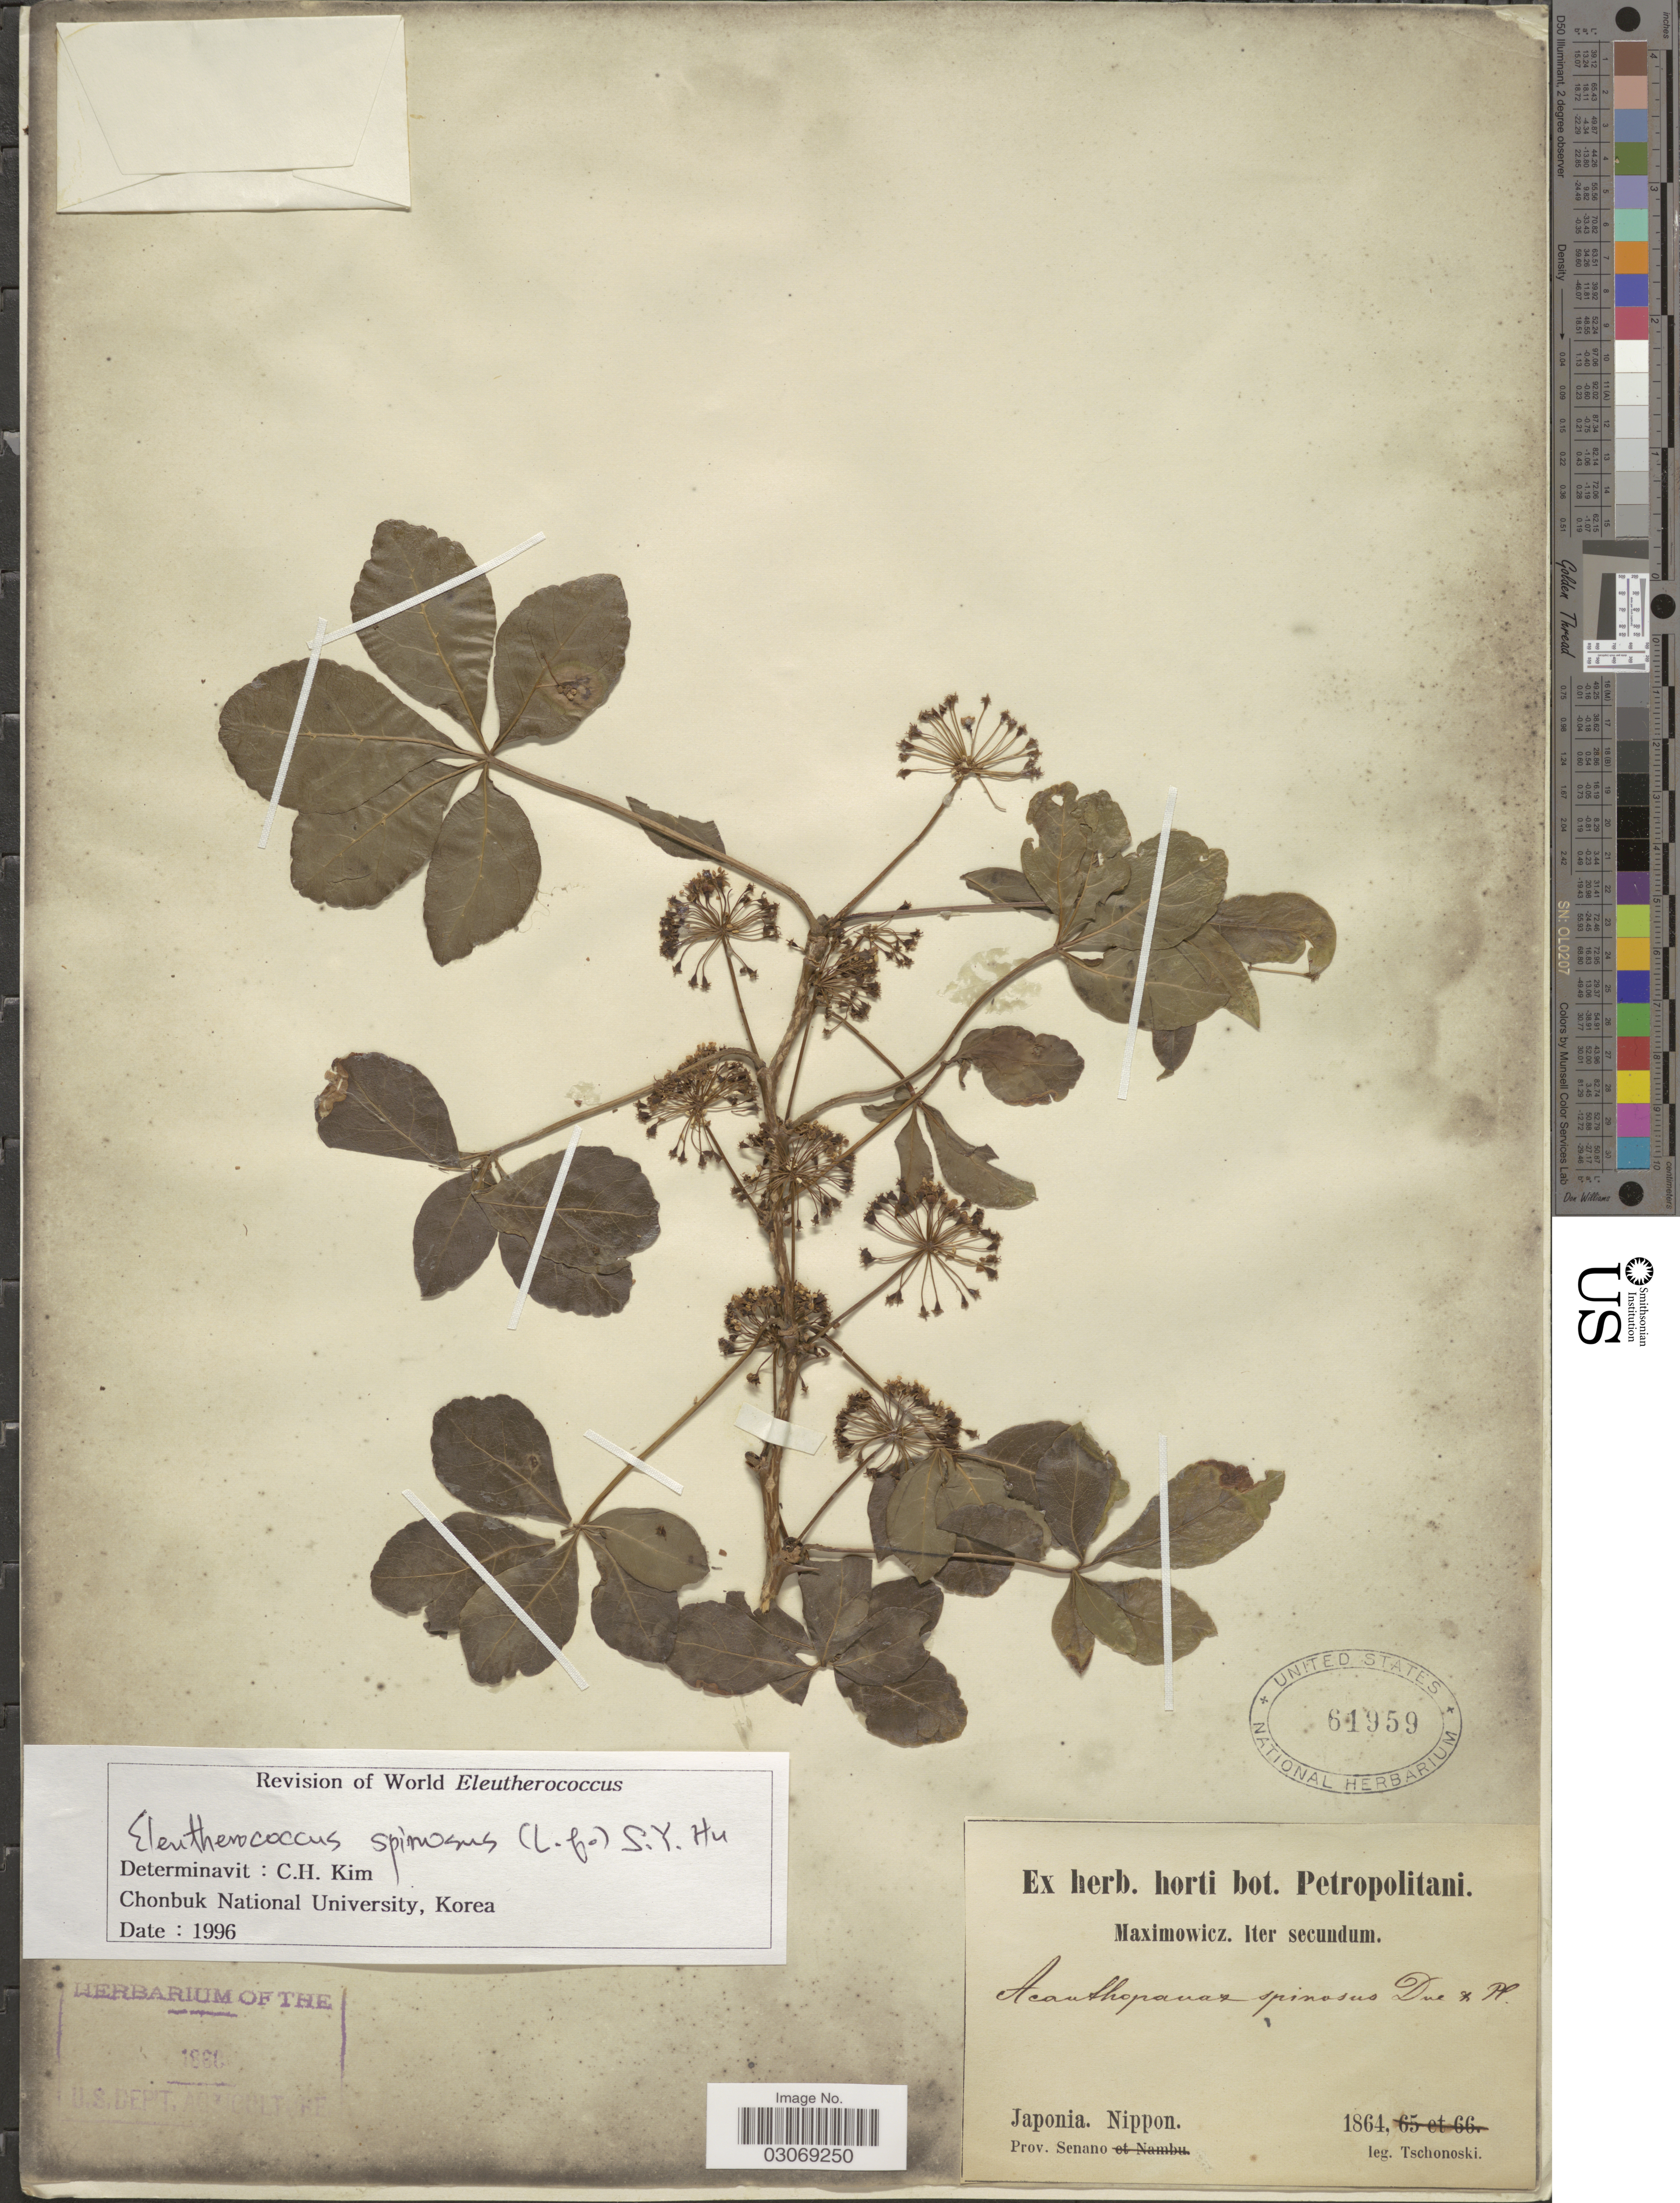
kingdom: Plantae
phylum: Tracheophyta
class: Magnoliopsida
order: Apiales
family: Araliaceae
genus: Eleutherococcus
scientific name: Eleutherococcus spinosus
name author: (L. f.) S.Y. Hu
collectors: -. Tschonoski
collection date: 1864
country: Japan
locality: Nippon. Prov. Senano.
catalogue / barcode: US 61959